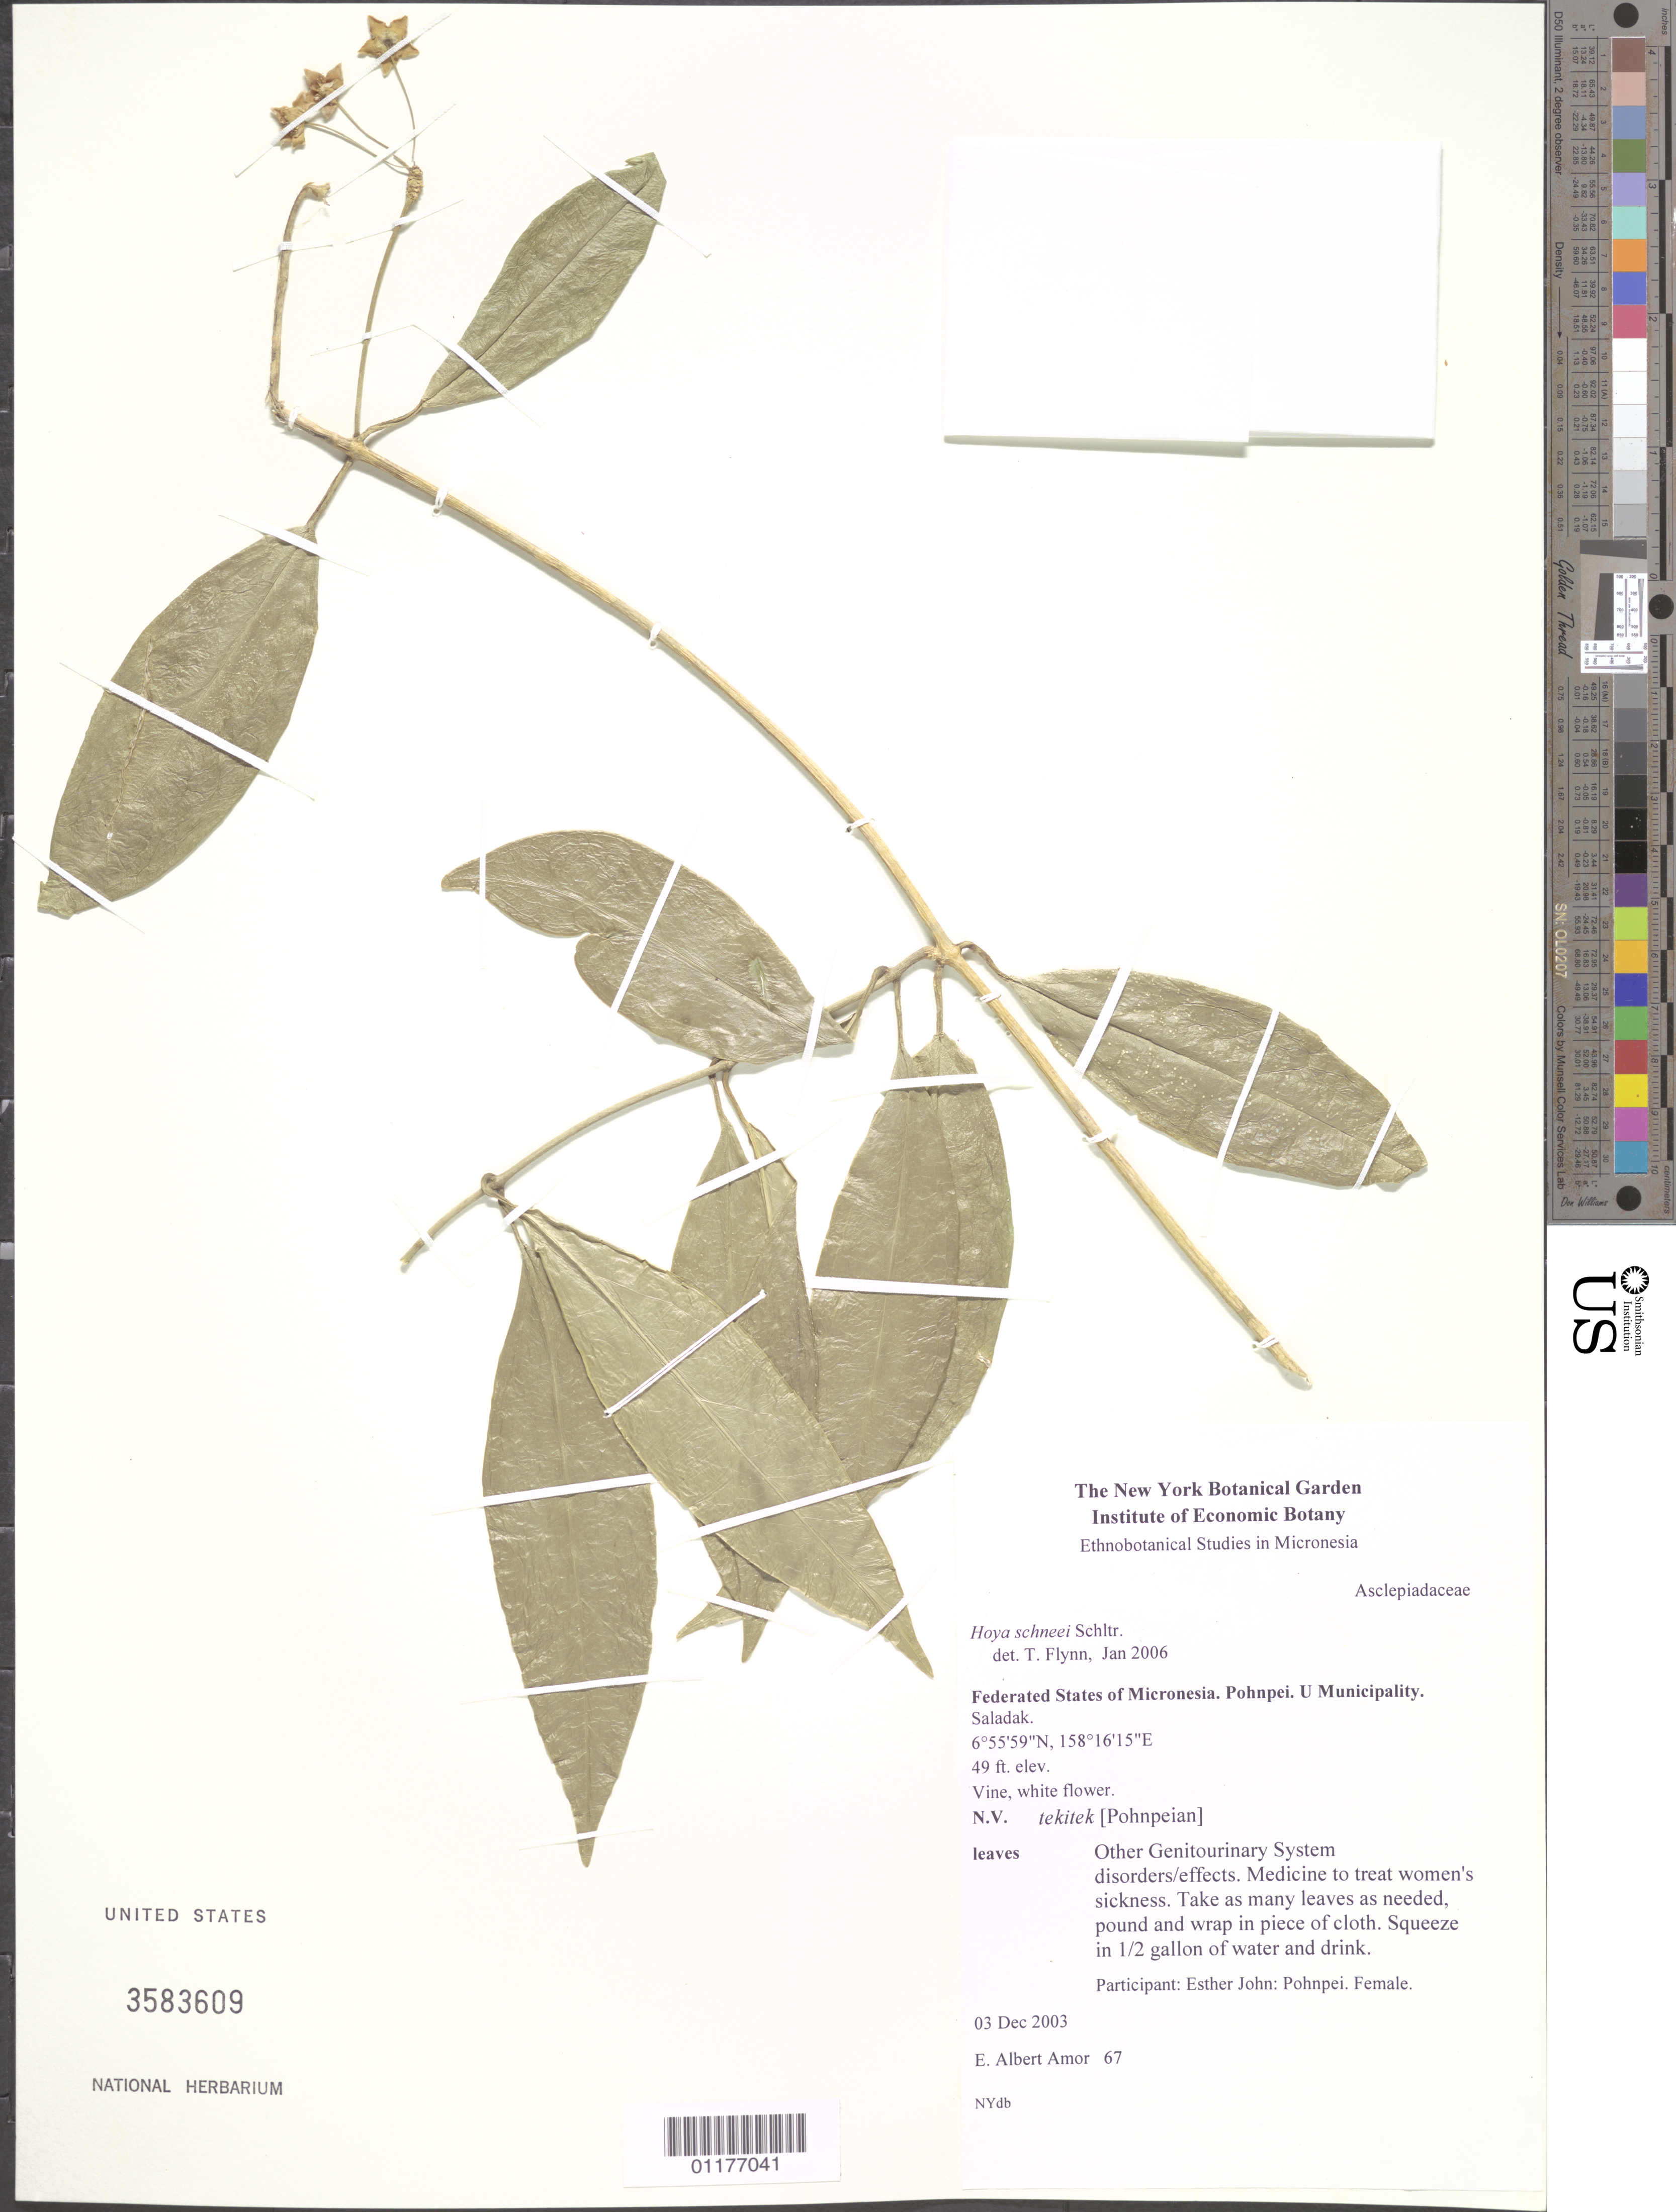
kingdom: Plantae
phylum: Tracheophyta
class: Magnoliopsida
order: Gentianales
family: Apocynaceae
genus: Hoya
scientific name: Hoya schneei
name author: Schltr.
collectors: E. A. Amor & E. John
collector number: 67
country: Micronesia, Federated States of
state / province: Pohnpei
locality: Saladak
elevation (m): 15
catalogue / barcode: US 3583609